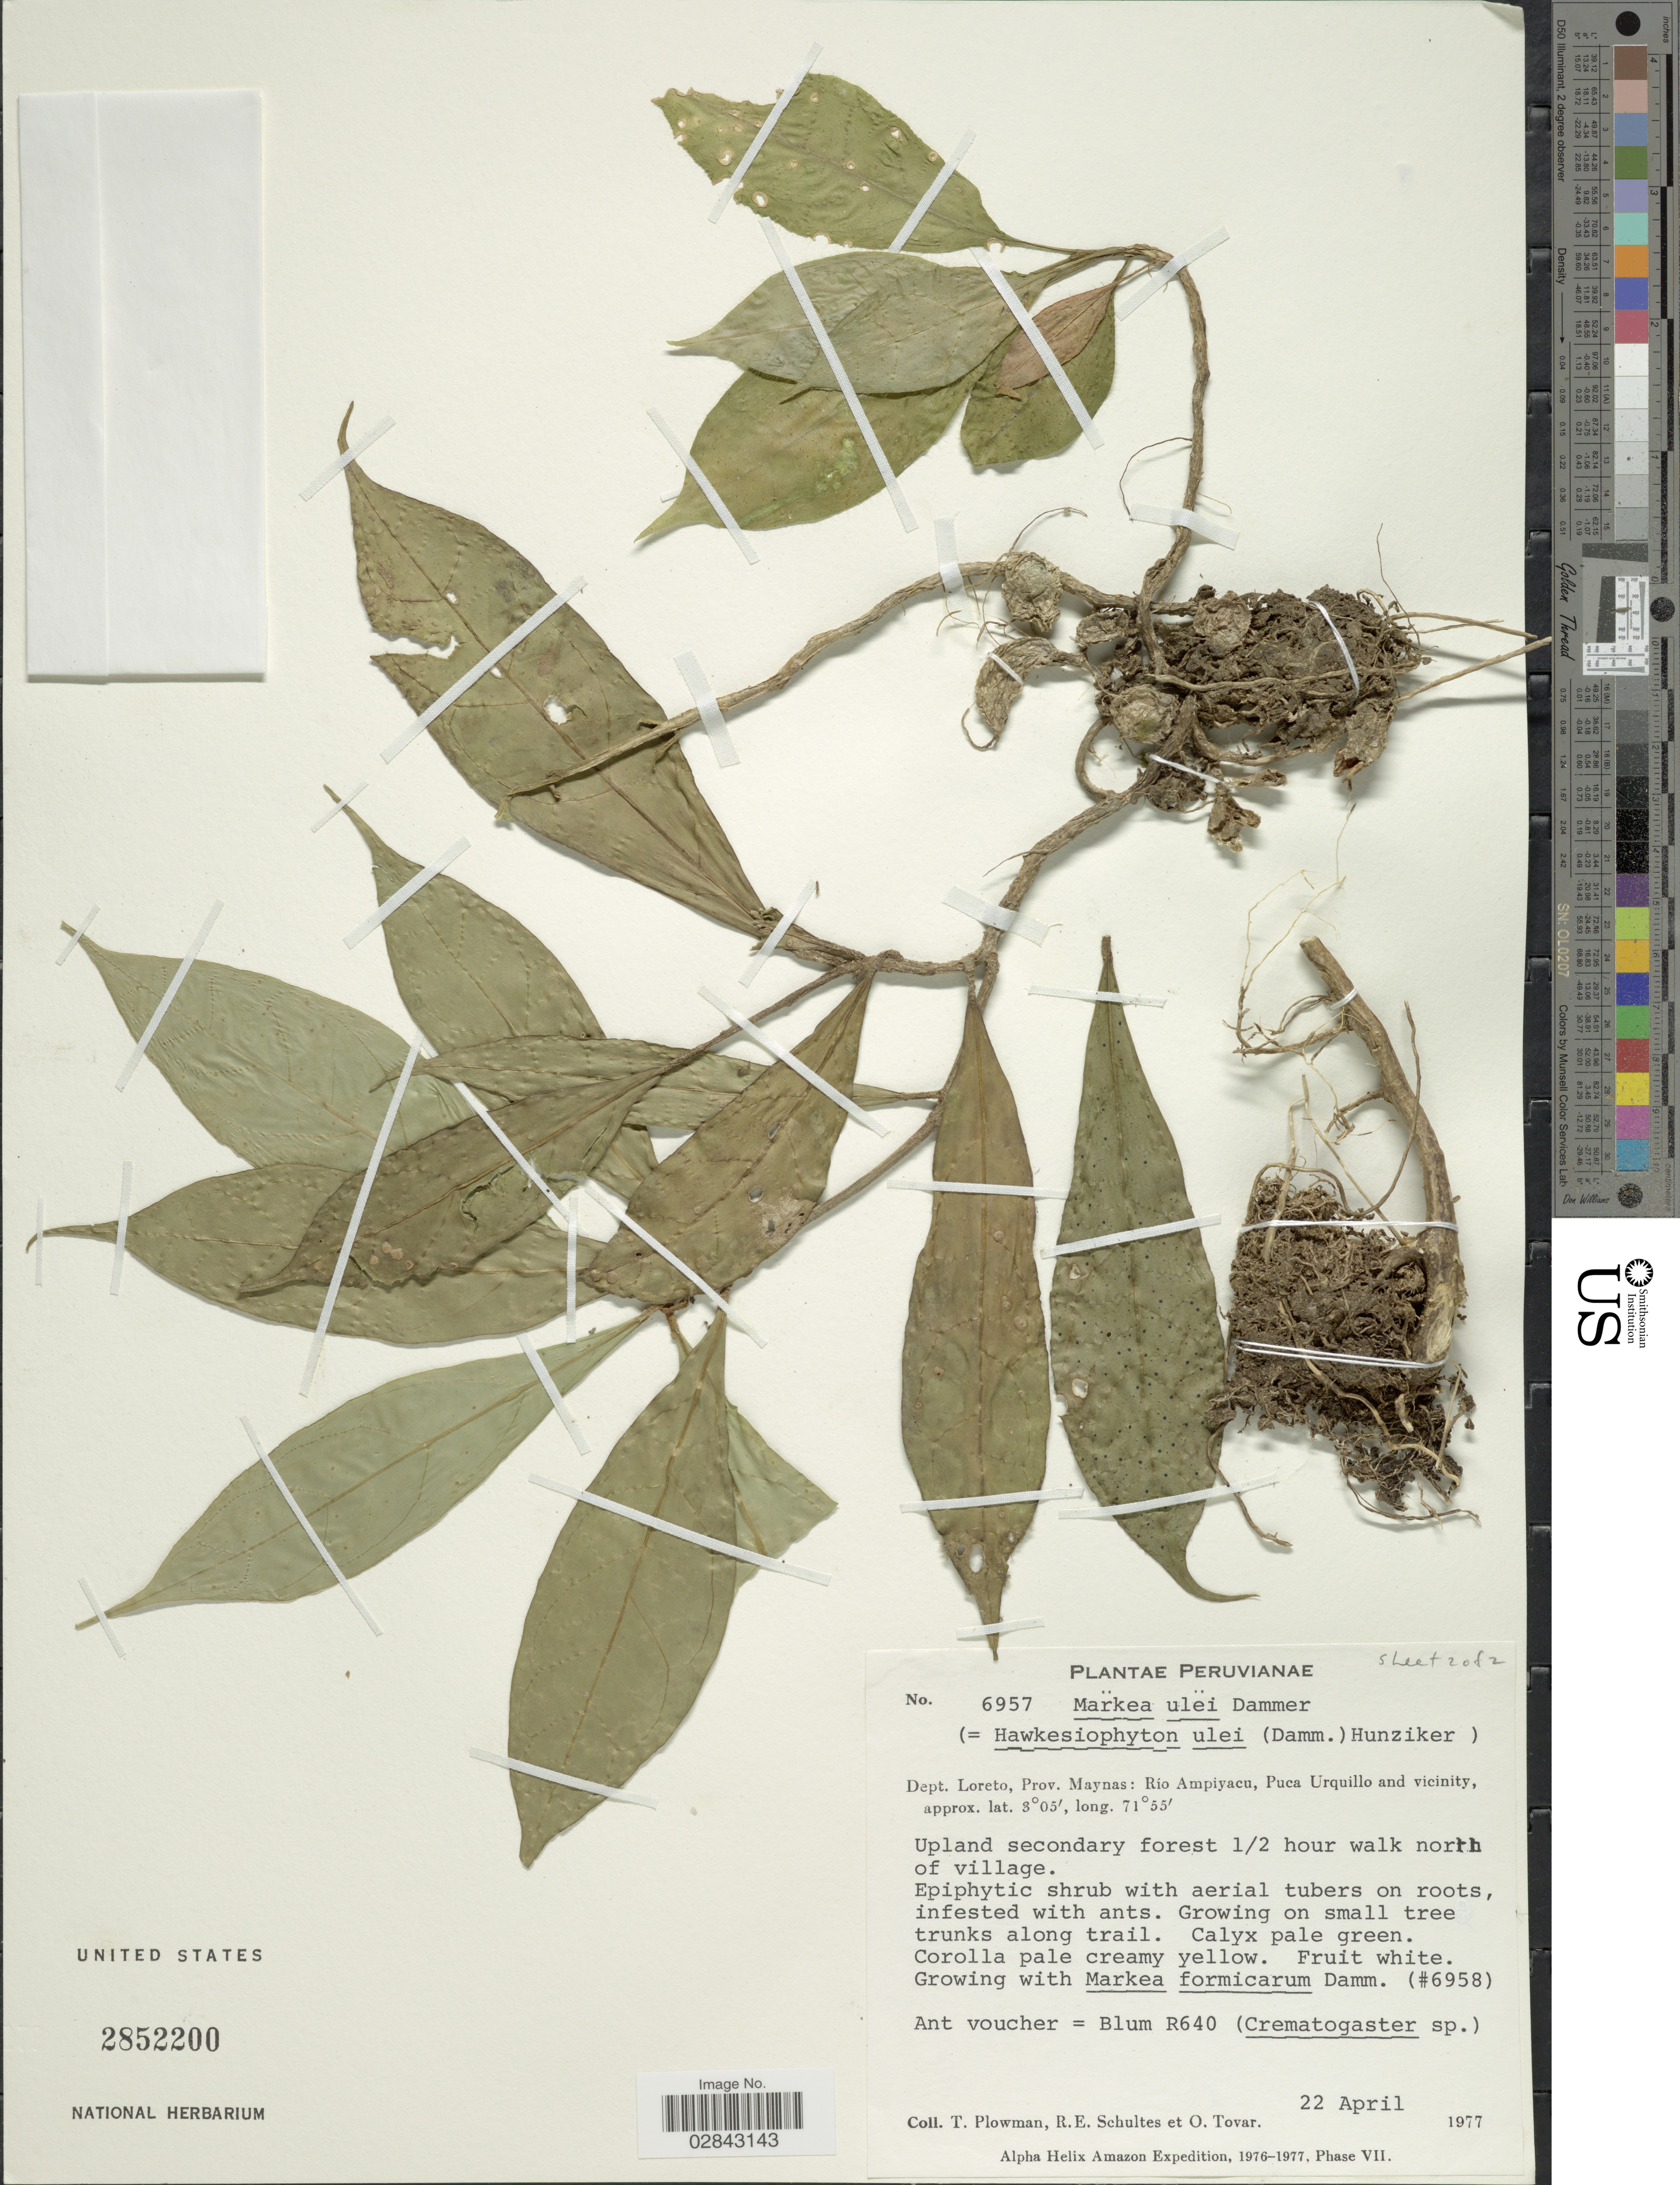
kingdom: Plantae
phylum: Tracheophyta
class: Magnoliopsida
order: Solanales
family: Solanaceae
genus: Hawkesiophyton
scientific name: Hawkesiophyton ulei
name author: (Dammer) Hunz.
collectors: T. Plowman, R. E. Schultes & Ó. Tovar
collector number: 6957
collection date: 1977-04-22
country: Peru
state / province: Loreto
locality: Dept. Loreto, Prov. Maynas: Río Ampiyacu, Puca Urquillo and vicinity. Upland secondary forest 1/2 hour walk north of village. Amazon.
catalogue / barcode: US 2852200